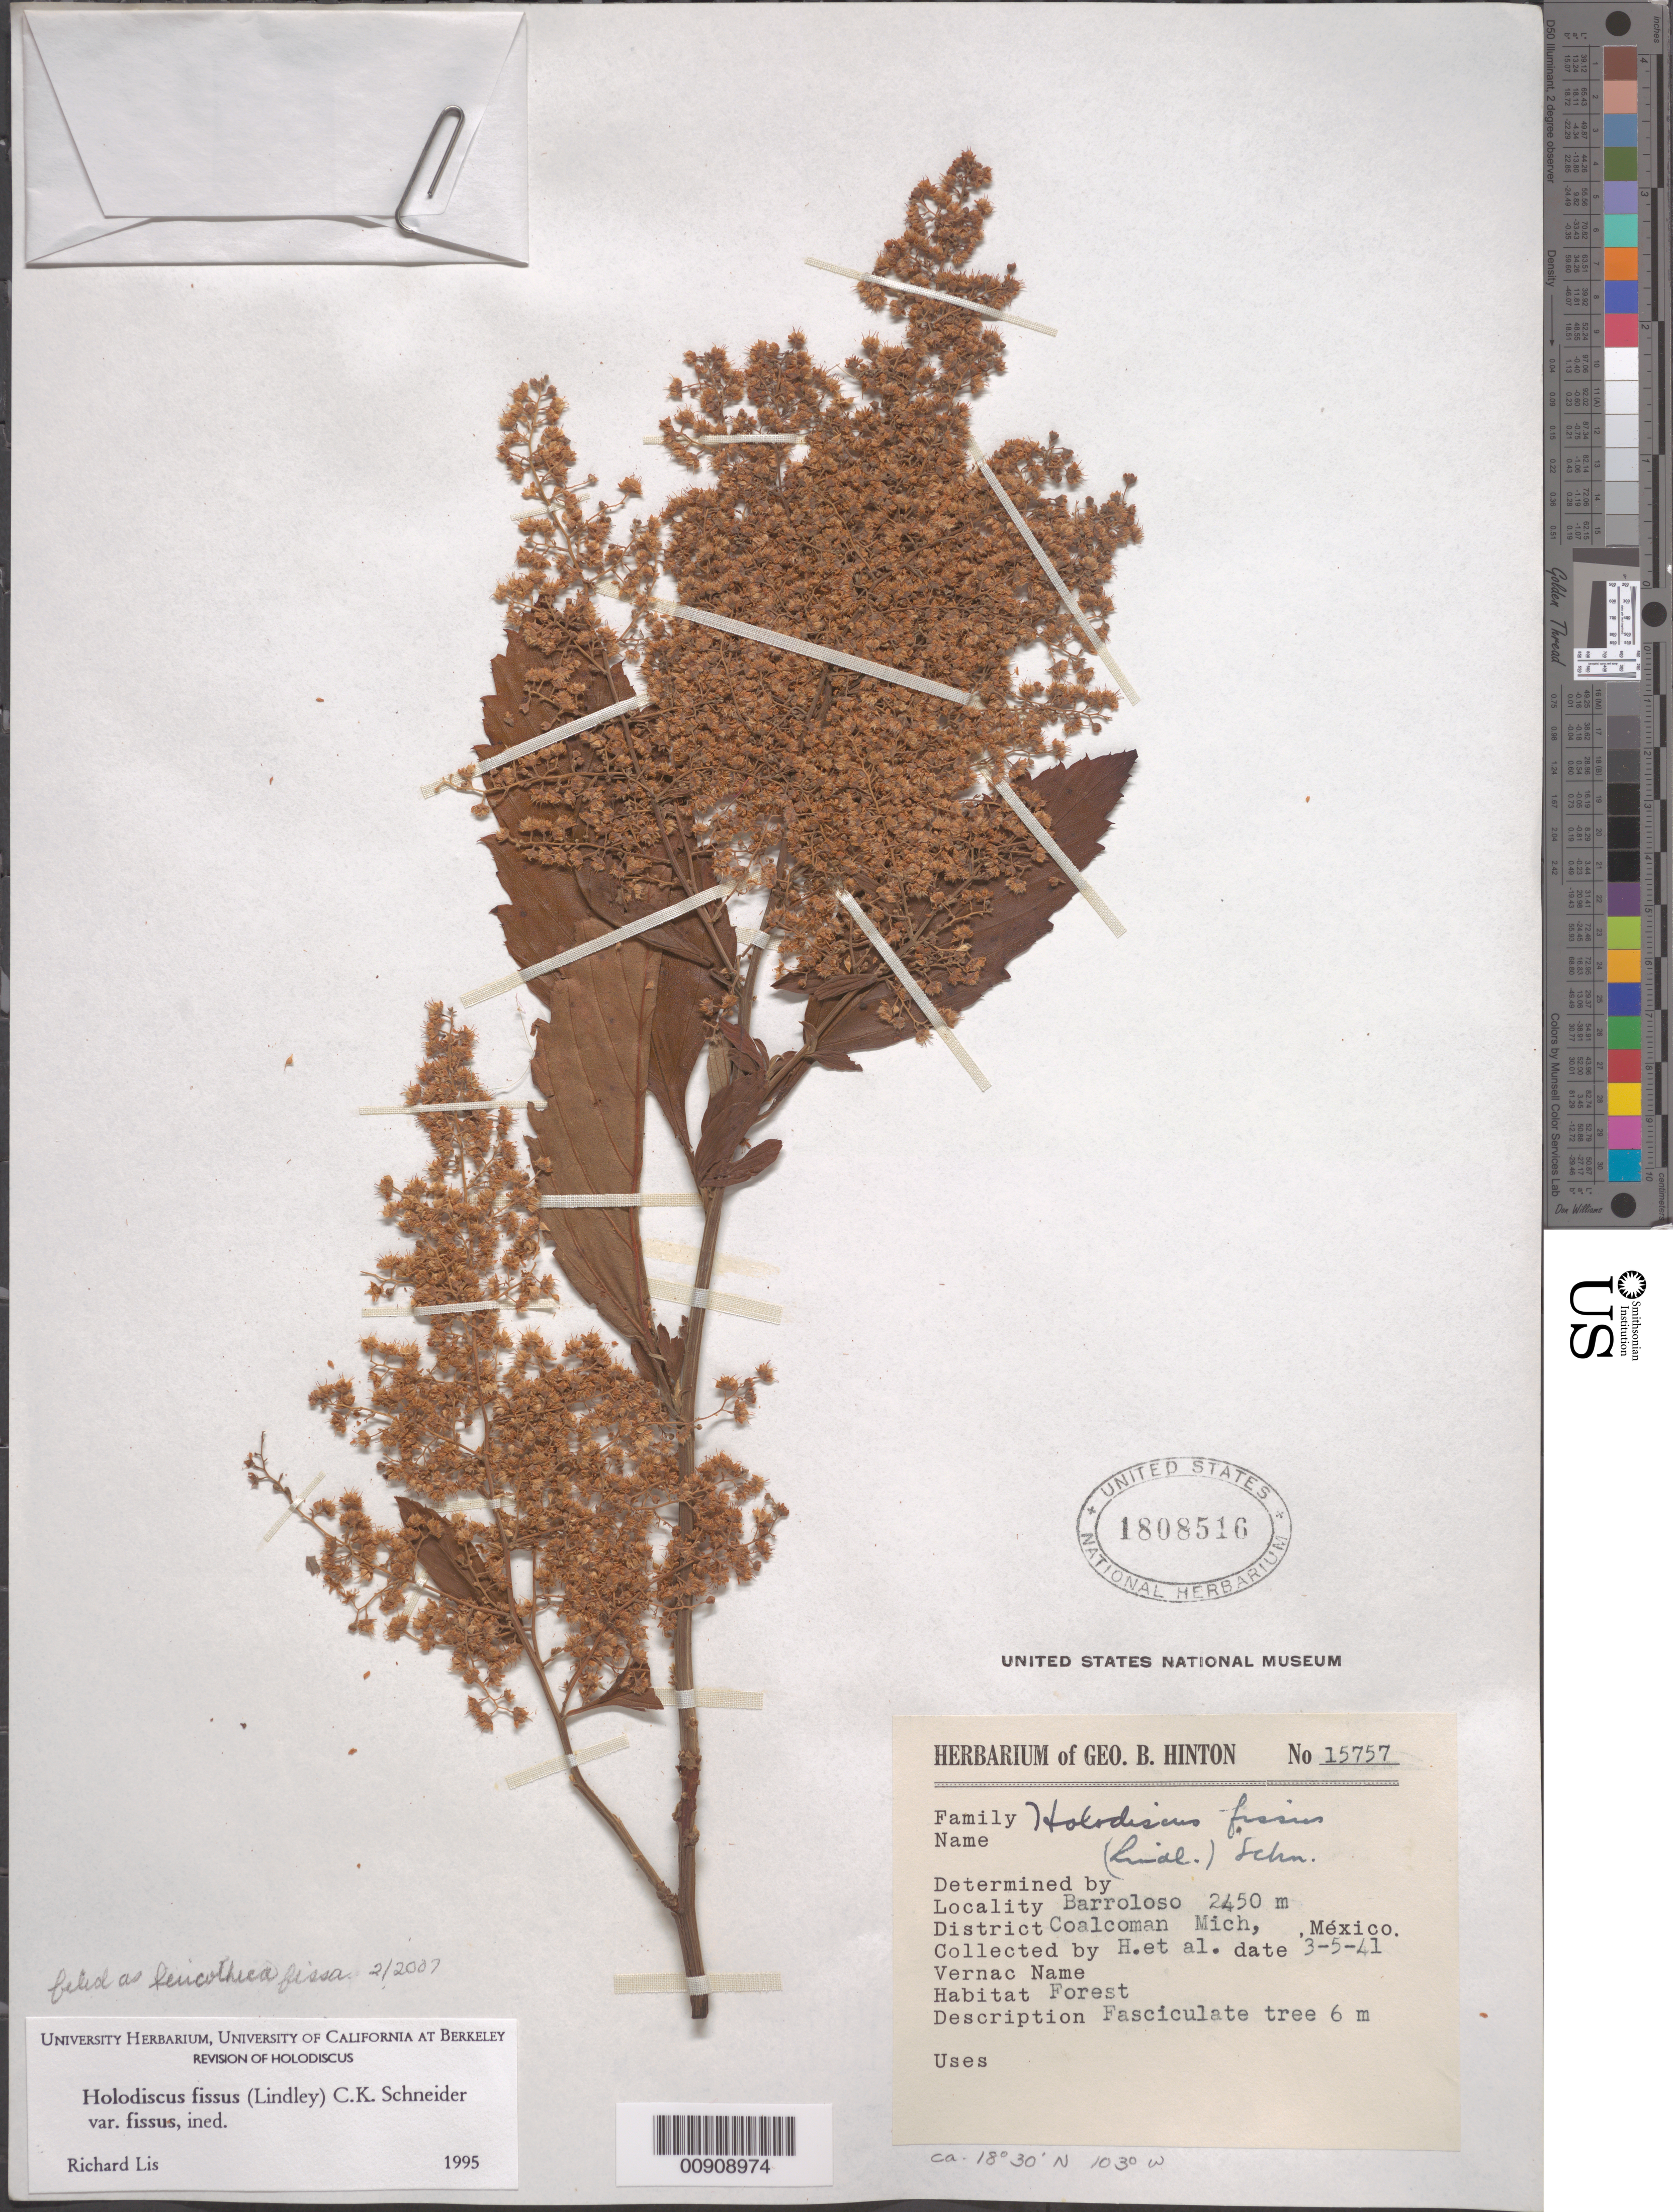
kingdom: Plantae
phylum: Tracheophyta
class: Magnoliopsida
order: Rosales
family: Rosaceae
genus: Holodiscus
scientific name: Holodiscus fissus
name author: (Lindl.) C.K. Schneid.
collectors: G. B. Hinton & et al.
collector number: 15757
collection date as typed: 05 Mar 1941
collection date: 1941-03-05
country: Mexico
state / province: Michoacán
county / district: Coalcomán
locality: Barroloso, District Coalcomán, Michoacán.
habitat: Forest.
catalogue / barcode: US 1808516